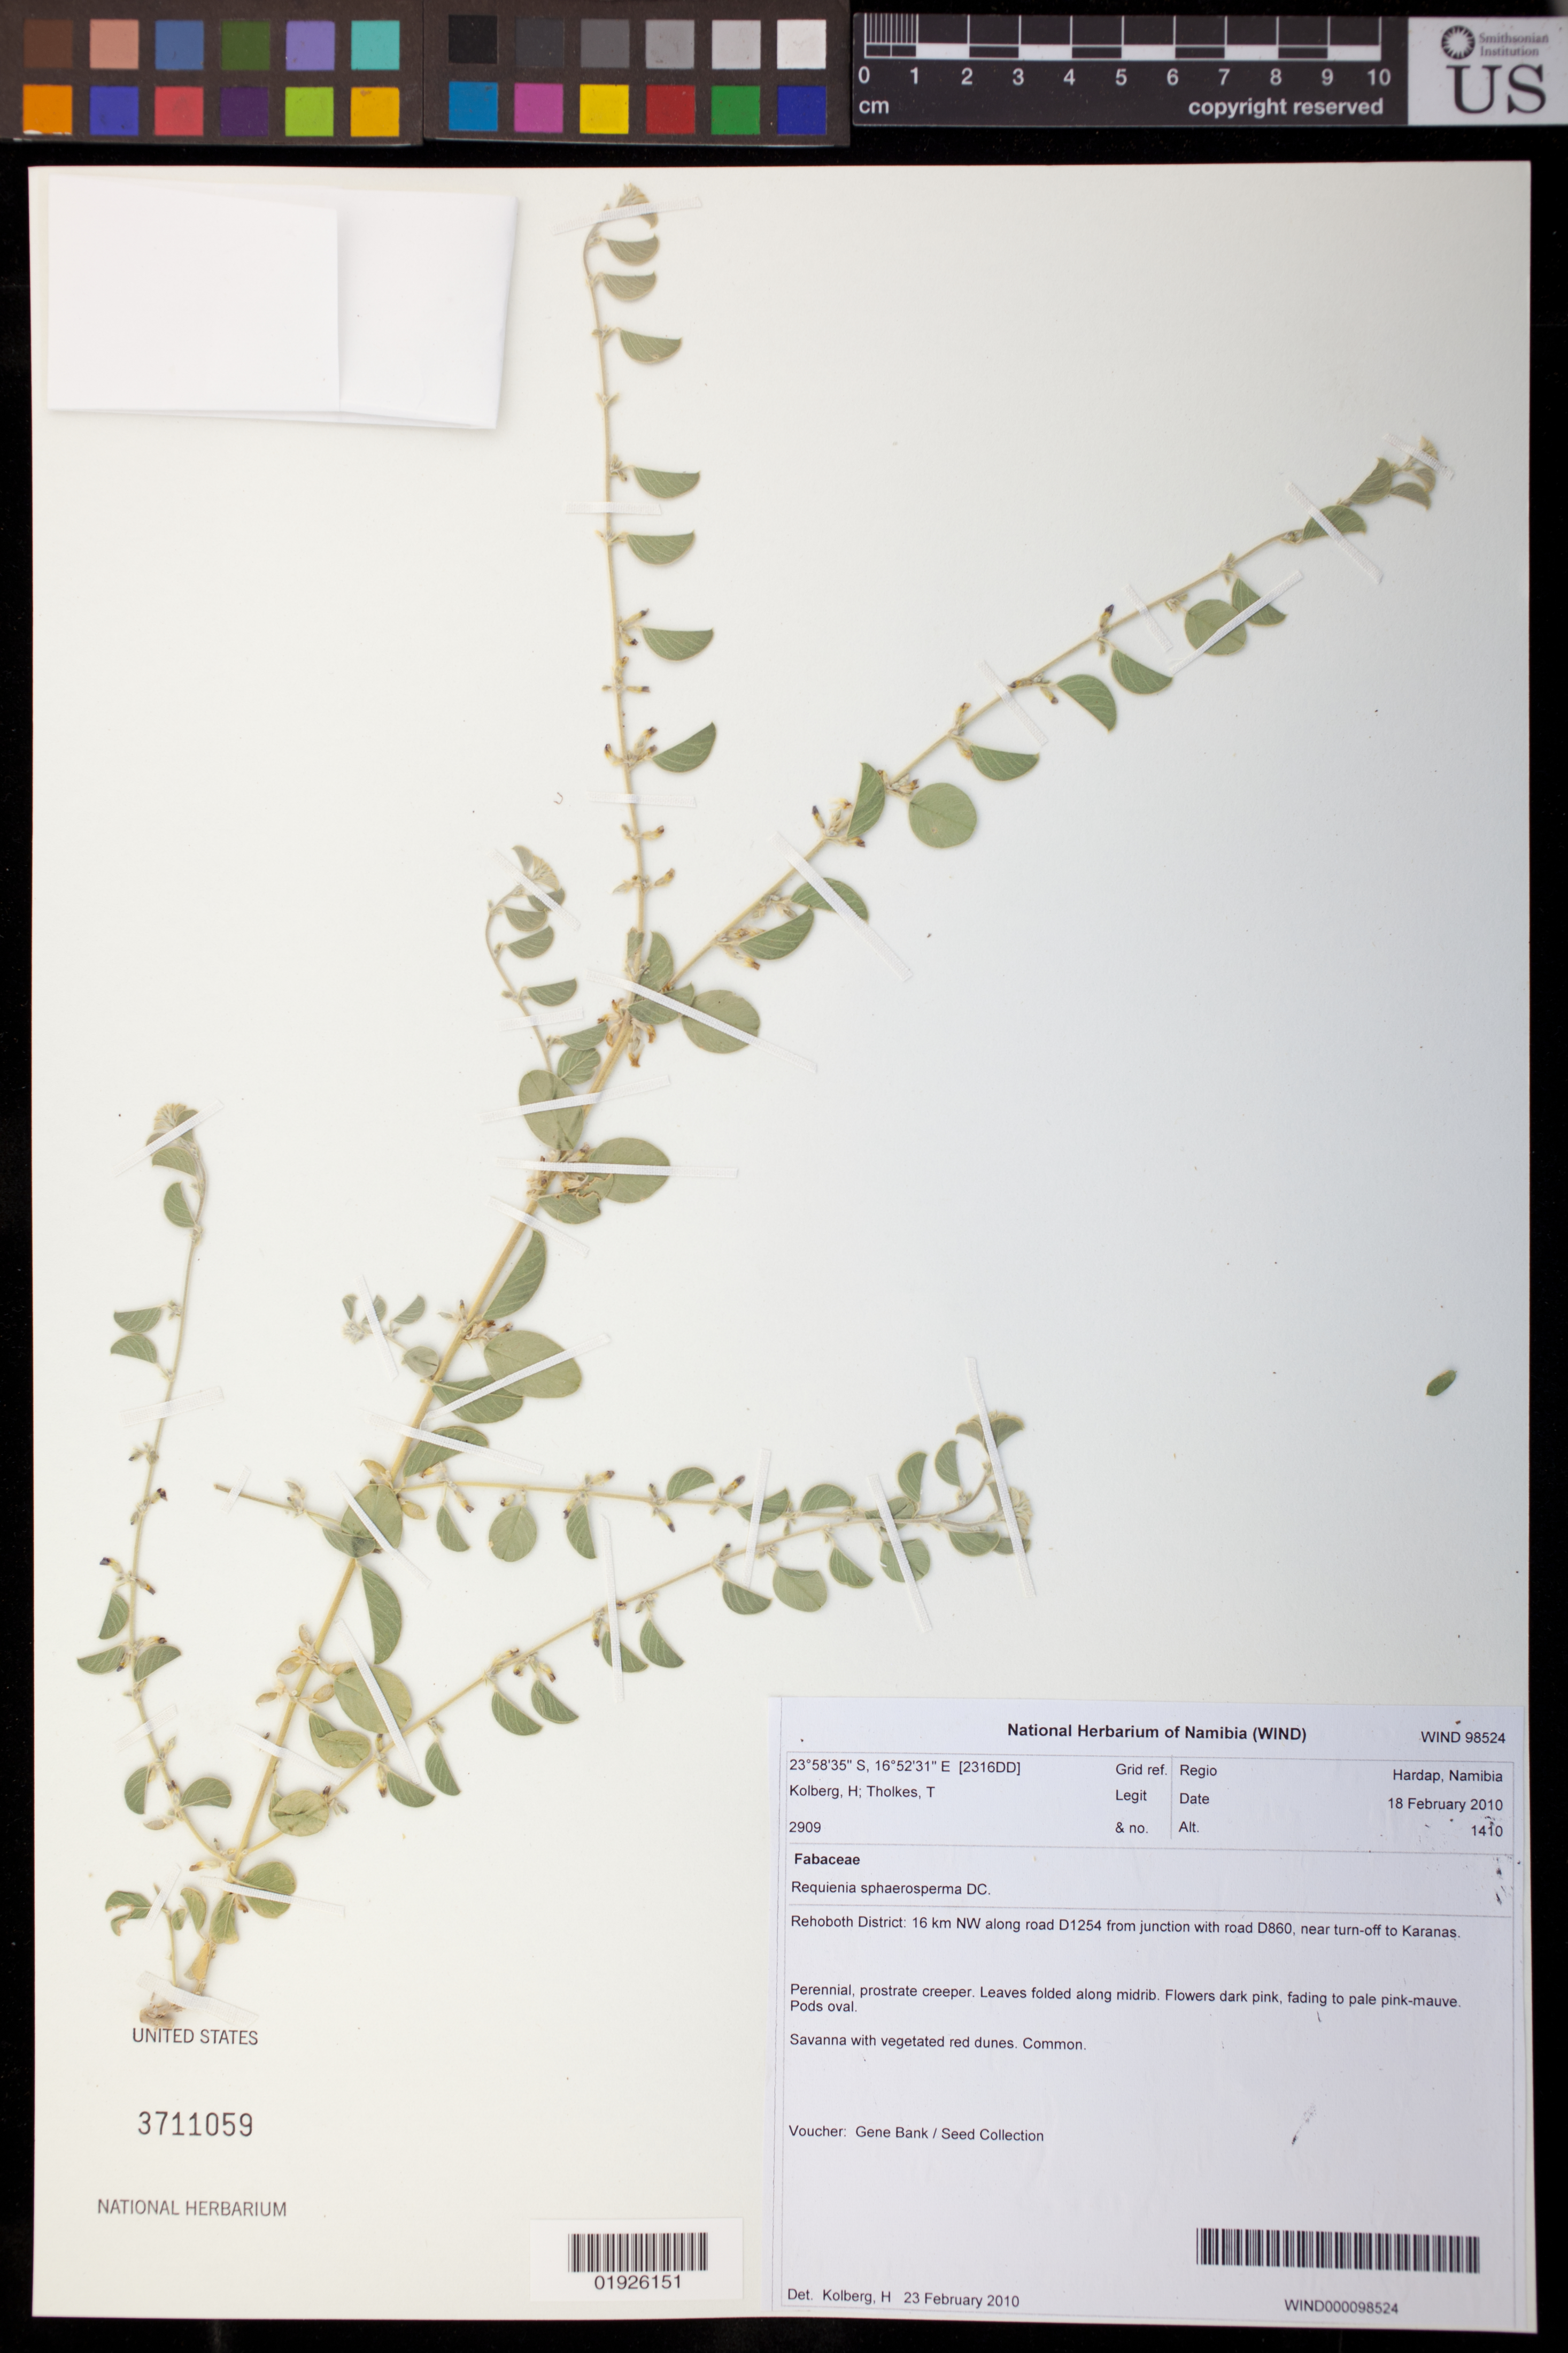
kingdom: Plantae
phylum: Tracheophyta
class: Magnoliopsida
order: Fabales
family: Fabaceae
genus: Requienia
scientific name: Requienia sphaerosperma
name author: DC.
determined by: Kolberg, H. H.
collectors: H. H. Kolberg & T. Tholkes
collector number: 2909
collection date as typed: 18 February 2010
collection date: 2010-02-18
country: Namibia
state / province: Hardap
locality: Rehoboth District: 16 km NW along road D1254 from junction with road D860, near turn-off to Karanas.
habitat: Savanna with vegetated red dunes.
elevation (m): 1410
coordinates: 23 58 35 S, 16 52 31 E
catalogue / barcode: US 3711059